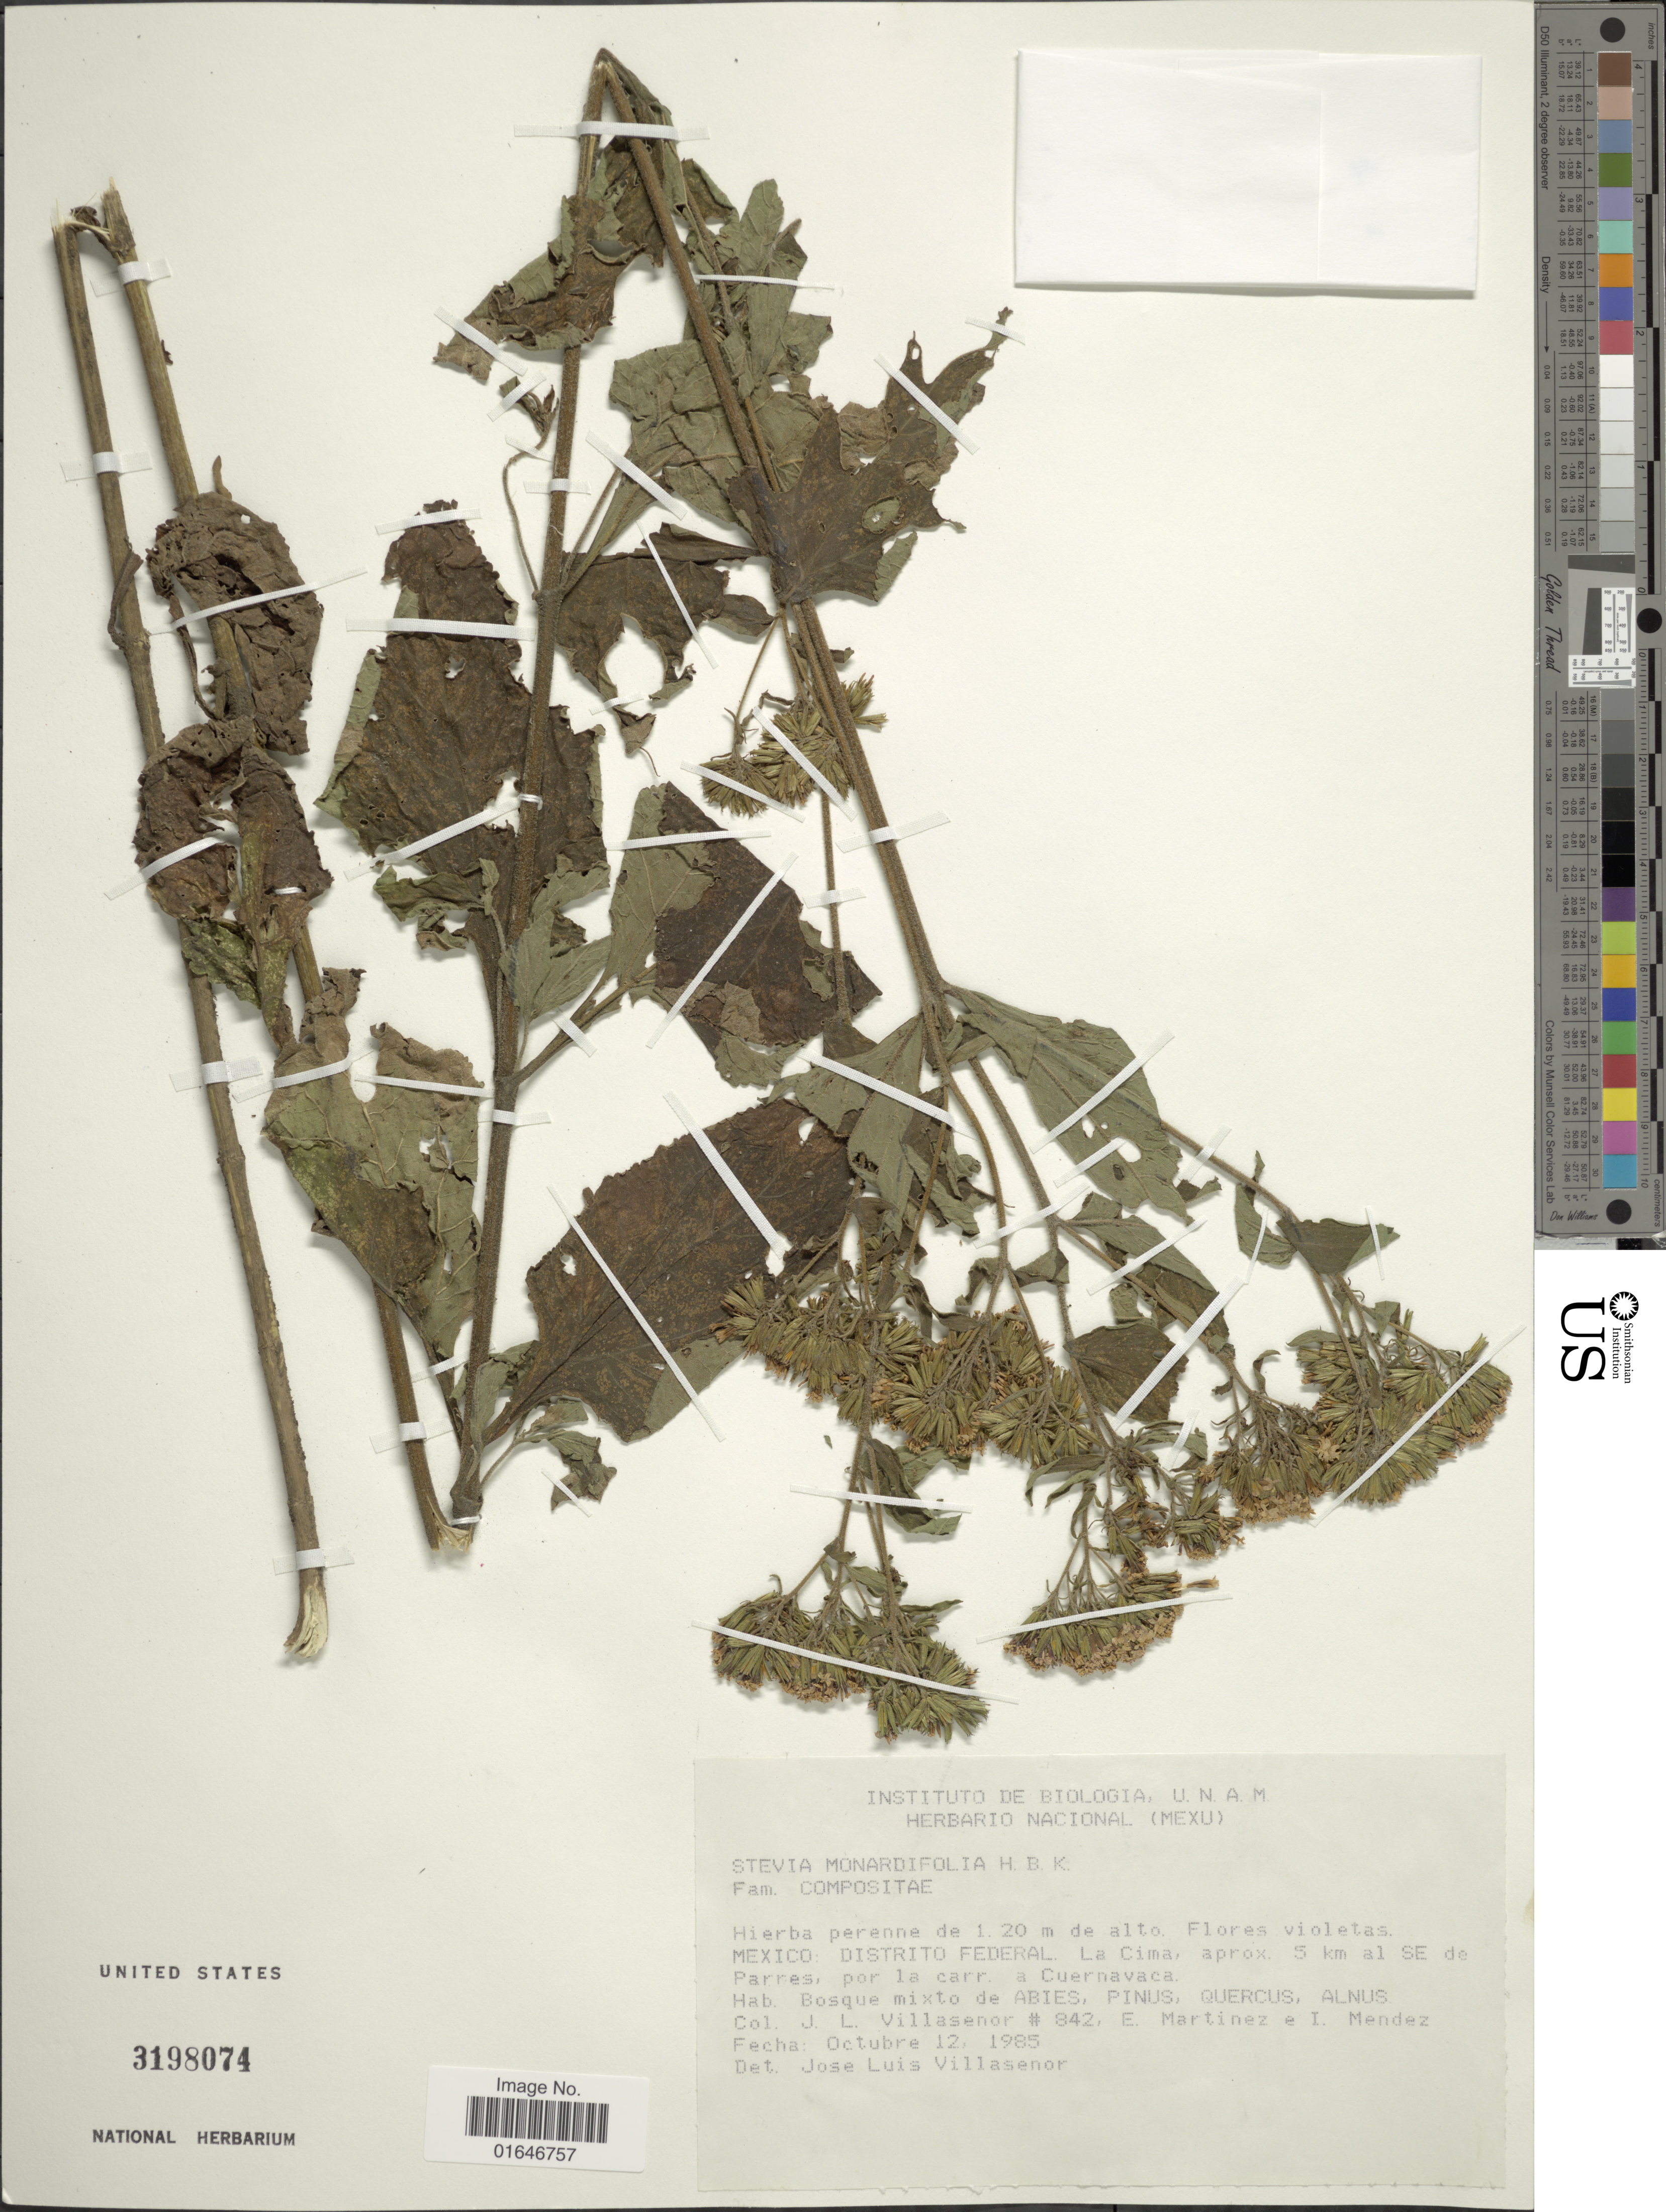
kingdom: Plantae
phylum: Tracheophyta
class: Magnoliopsida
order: Asterales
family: Asteraceae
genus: Stevia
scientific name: Stevia monardifolia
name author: Kunth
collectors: J. L. Villasenor, E. Martínez & I. Méndez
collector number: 842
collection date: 1985-10-12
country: Mexico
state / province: Distrito Federal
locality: La Cima, aprox. 5 km al SE de Parres, por la carr. a Cuernavaca.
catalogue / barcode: US 3198074